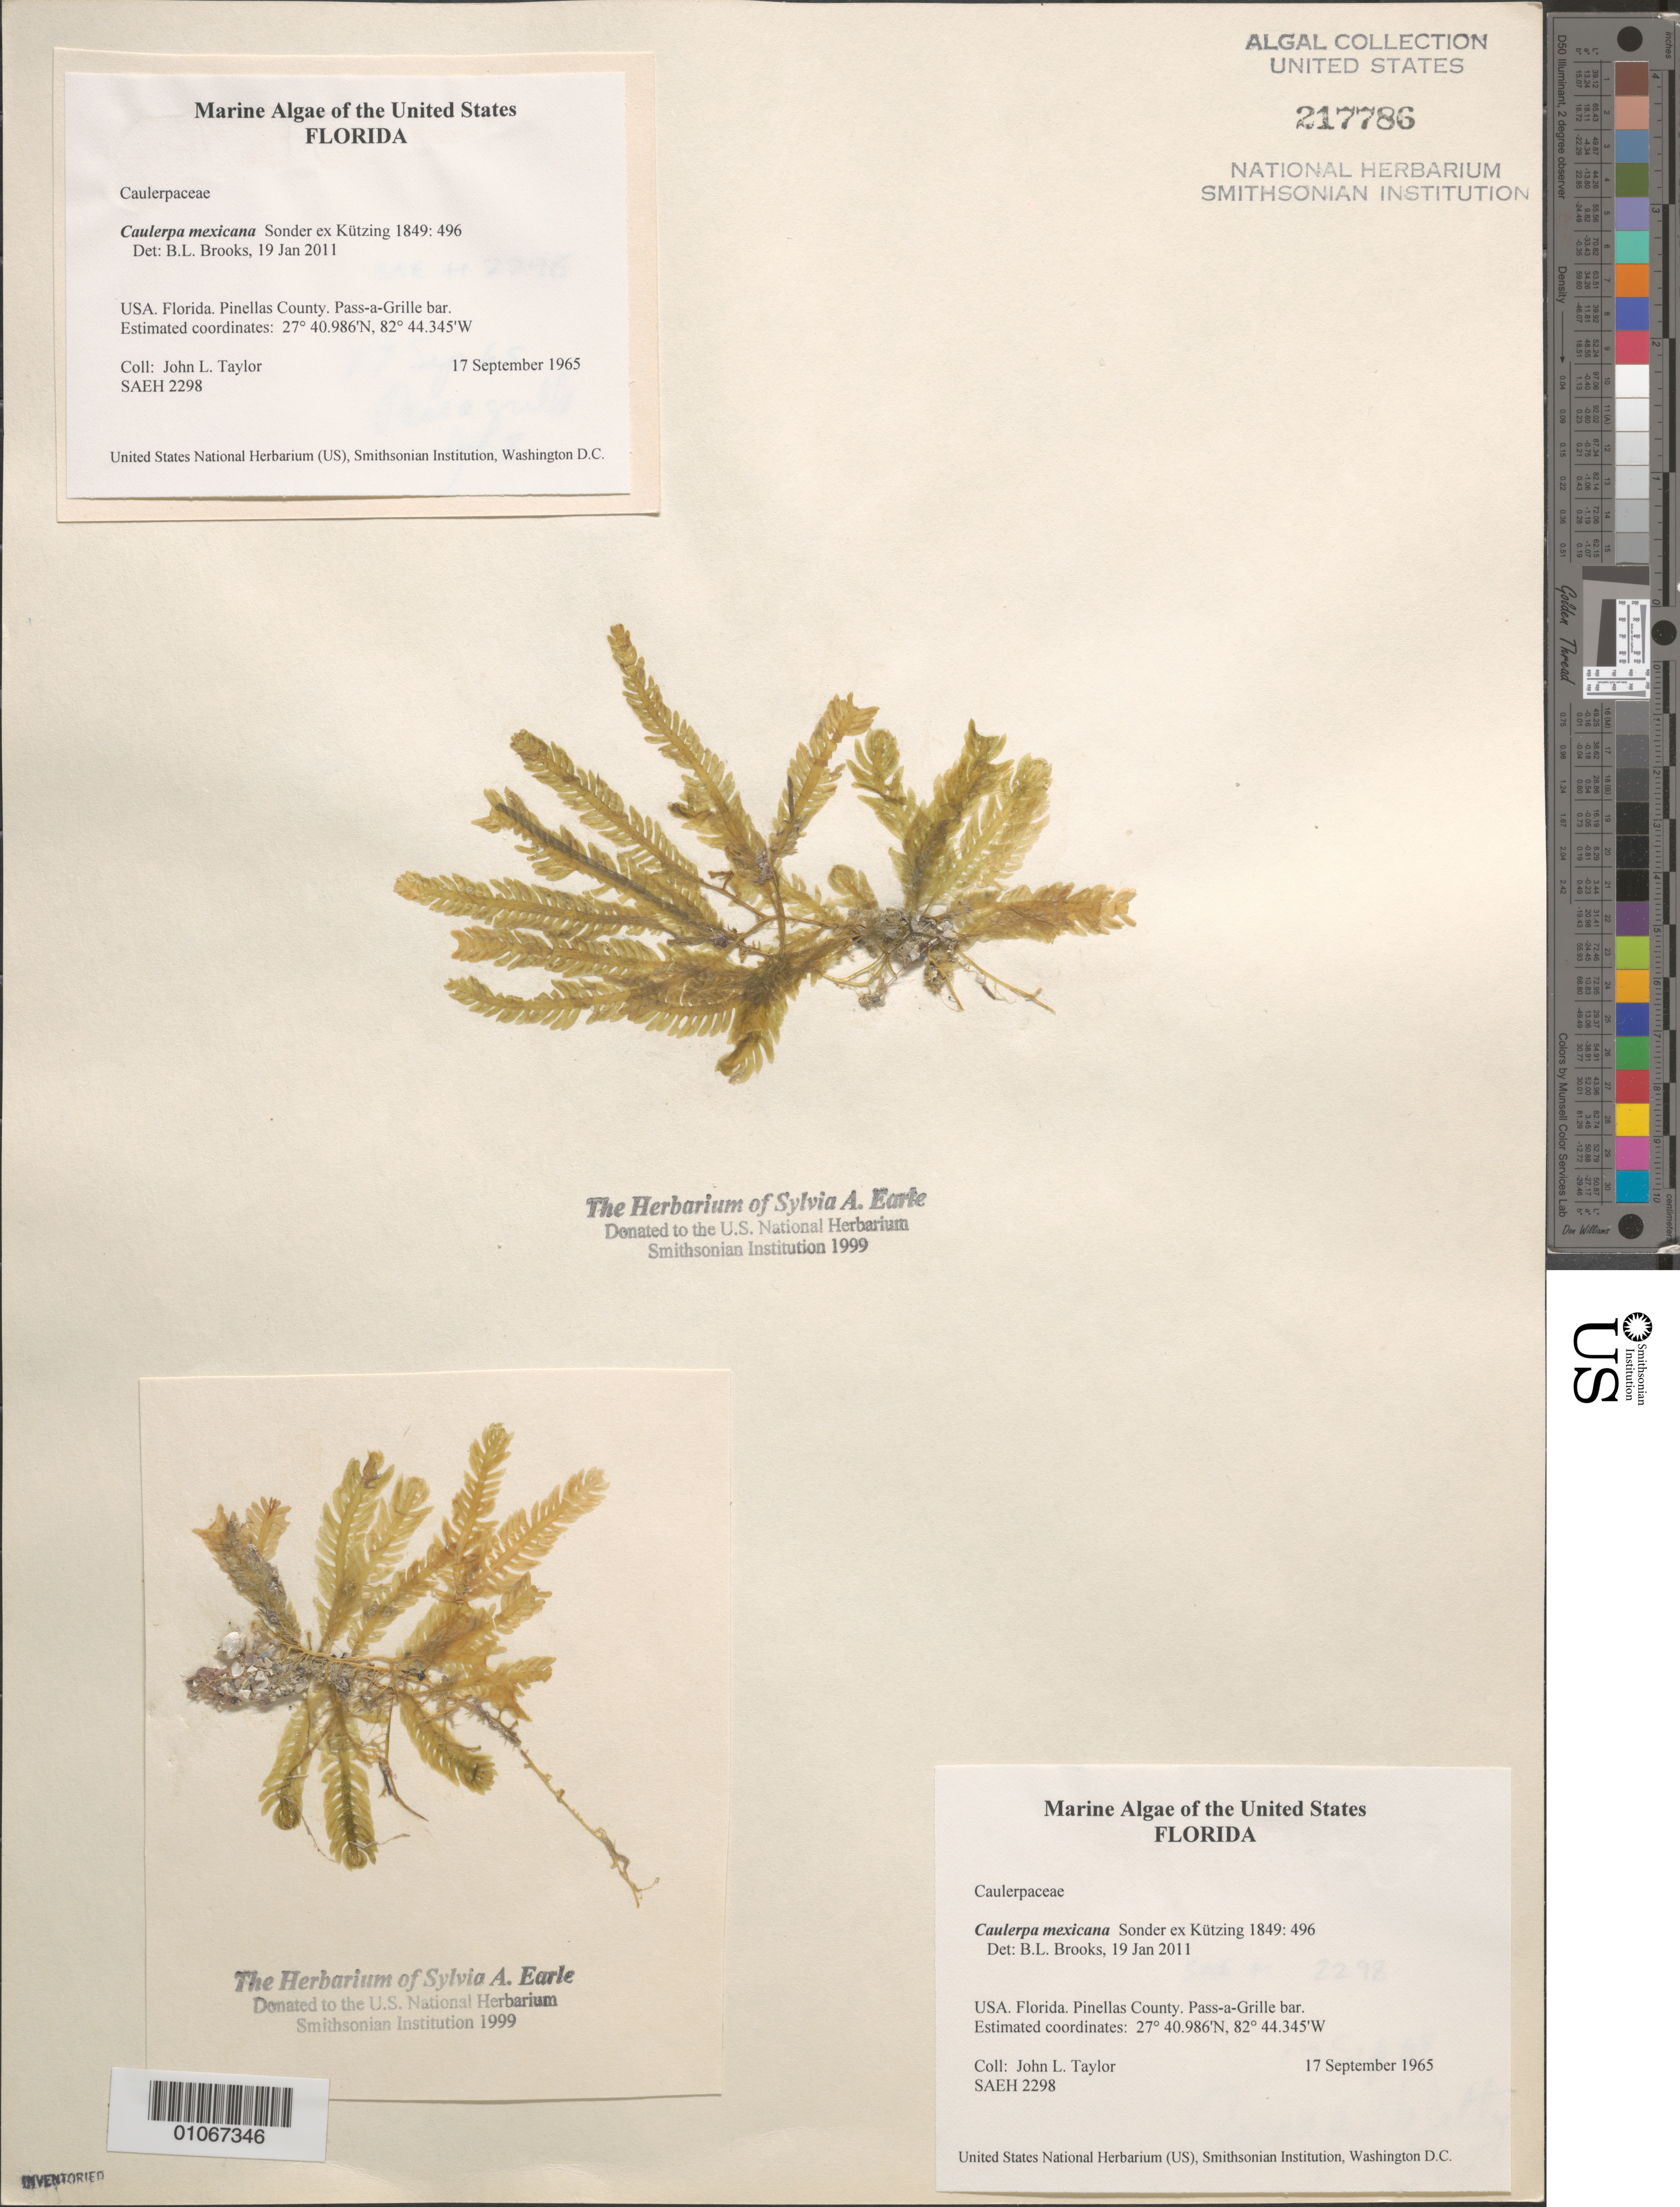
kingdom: Plantae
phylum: Chlorophyta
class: Ulvophyceae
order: Bryopsidales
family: Caulerpaceae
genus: Caulerpa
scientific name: Caulerpa mexicana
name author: Sond. ex Kütz.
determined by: Brooks, B. L., (BOT), Smithsonian Institution - National Museum of Natural History (UNITED STATES)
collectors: J. L. Taylor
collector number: SAEH 2298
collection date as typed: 17 Sep 1965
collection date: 1965-09-17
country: United States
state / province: Florida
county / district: Pinellas County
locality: Pass-a-Grille bar, St. Petersburg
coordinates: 27 40.986'N, 82 44.345'W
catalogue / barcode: US 217786